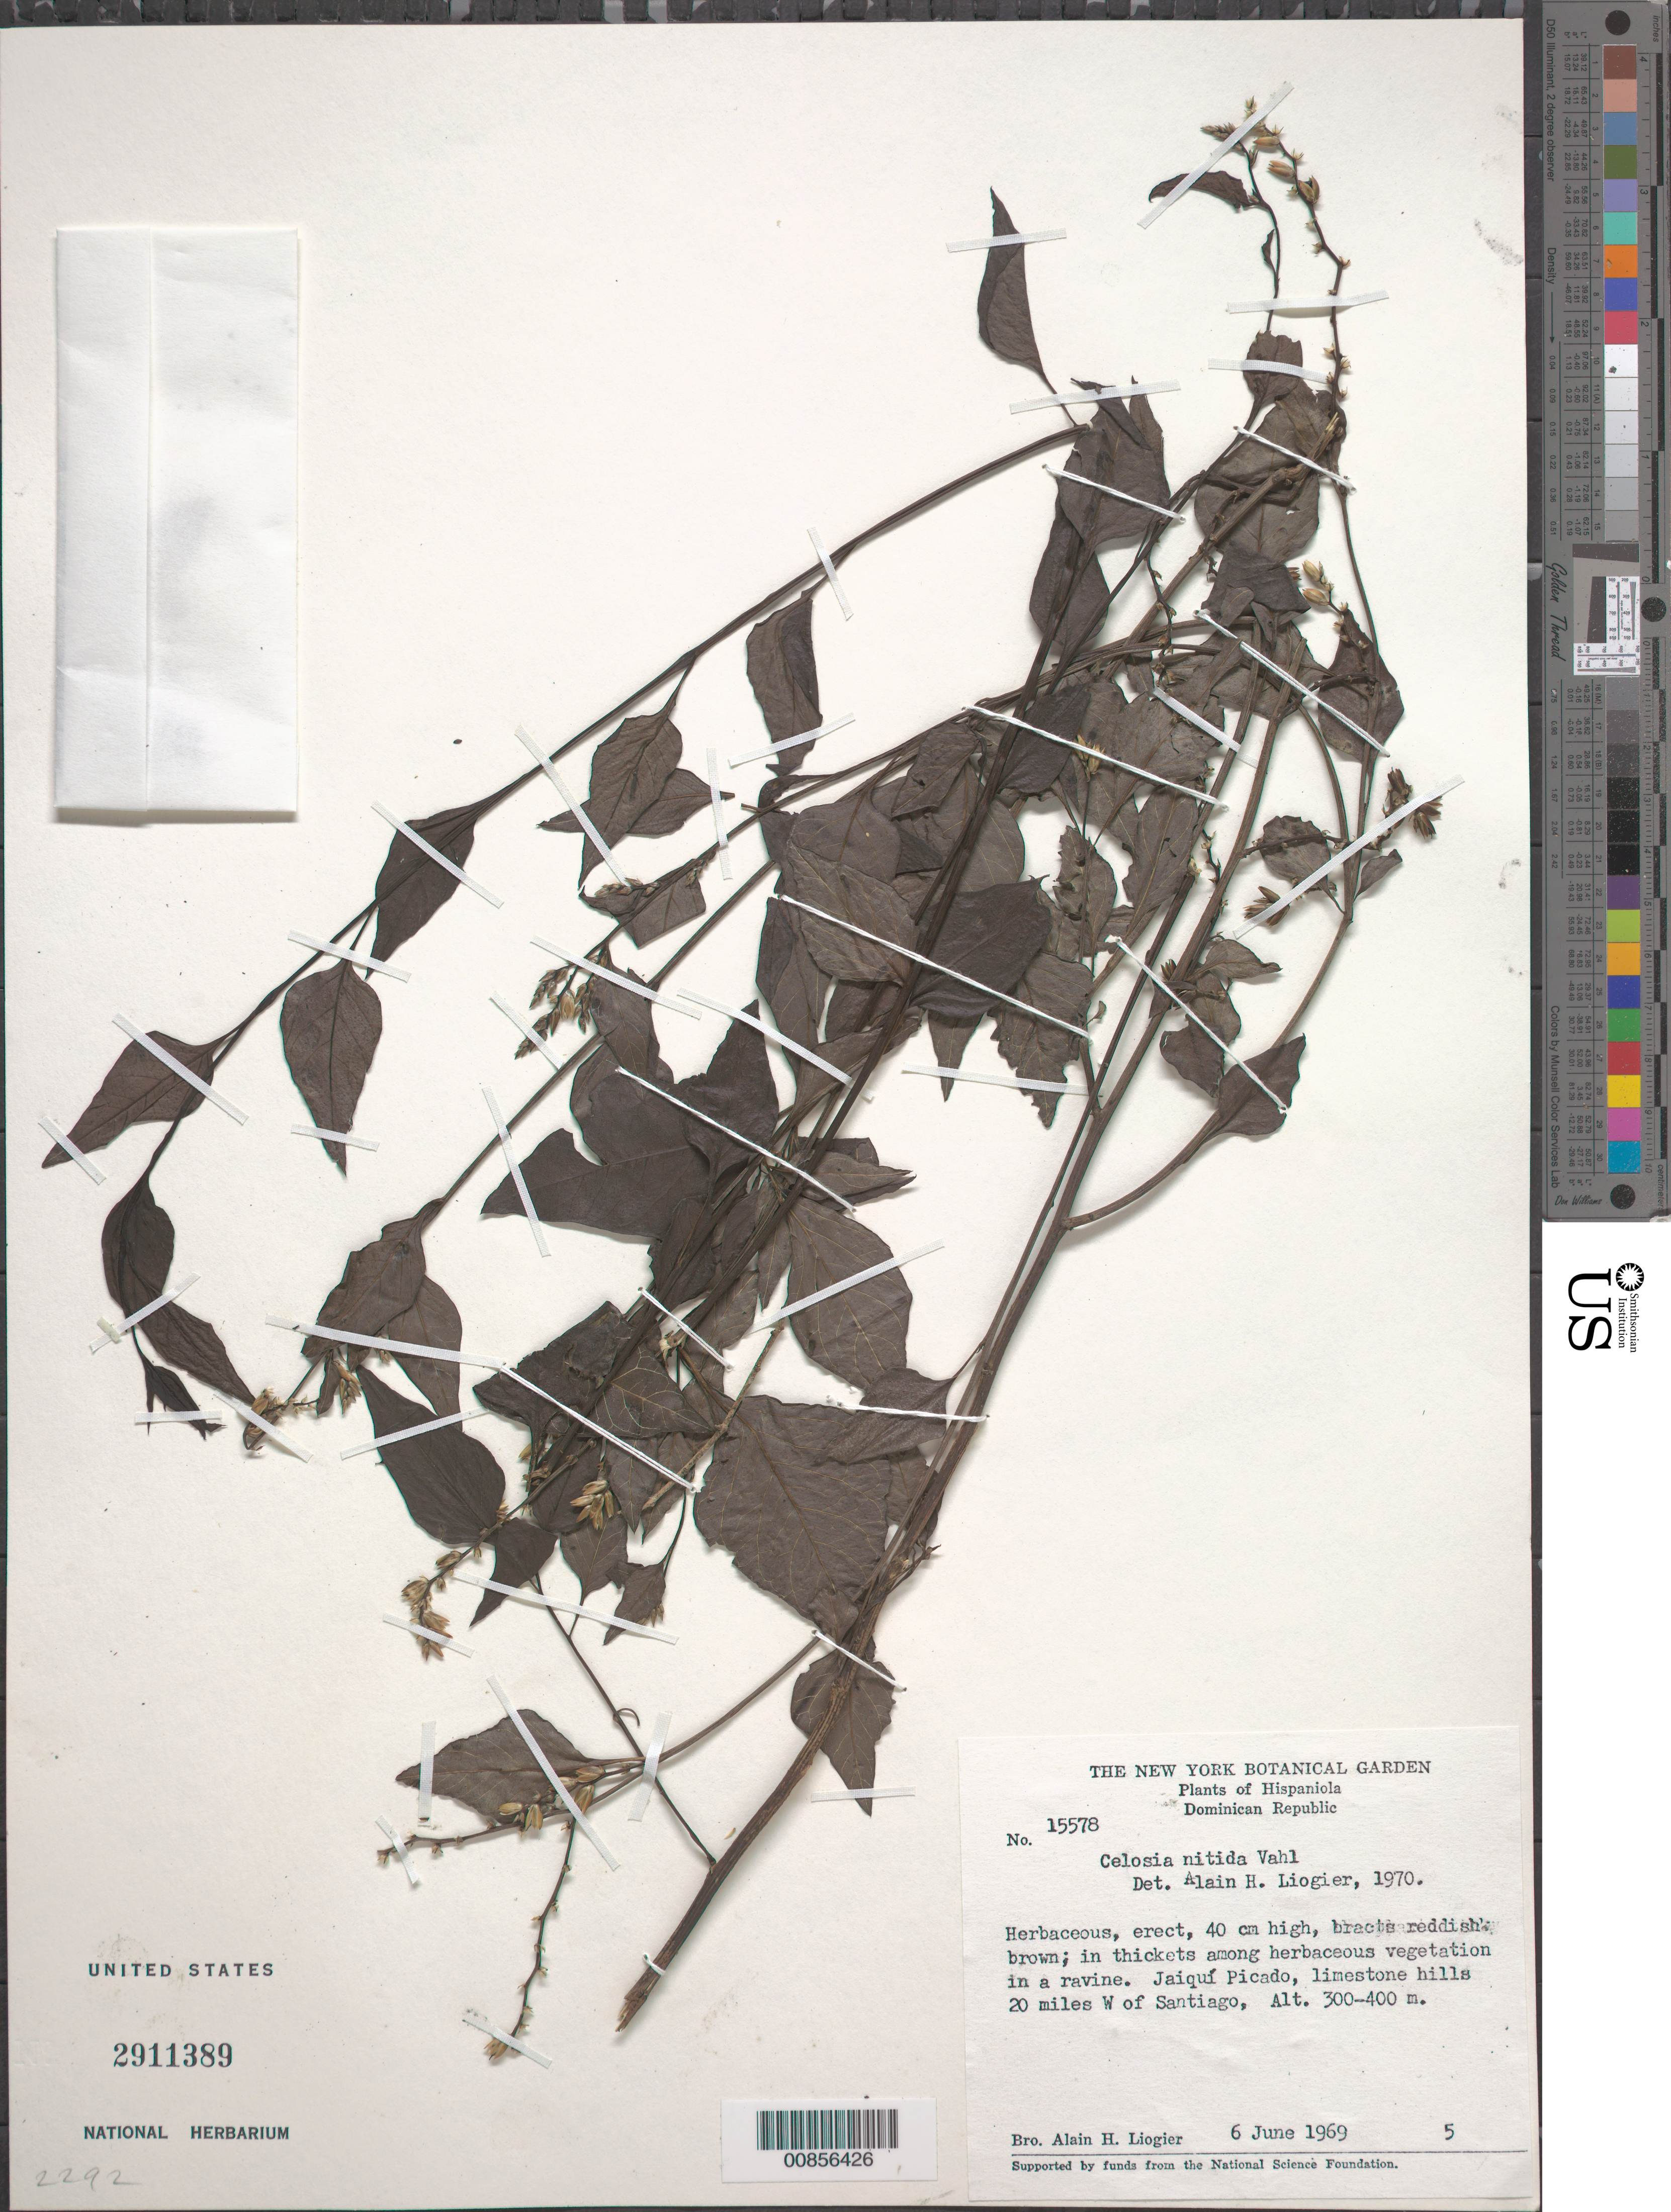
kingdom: Plantae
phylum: Tracheophyta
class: Magnoliopsida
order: Caryophyllales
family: Amaranthaceae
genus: Celosia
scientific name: Celosia nitida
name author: Vahl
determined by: Liogier, Alain H.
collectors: A. H. Liogier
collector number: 15578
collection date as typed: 06 Jun 1969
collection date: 1969-06-06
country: Dominican Republic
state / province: Santiago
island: Hispaniola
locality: Jaiquí Picado, limestone hills 20 miles W of Santiago.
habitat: In thickets among herbaceous vegetation in a ravine.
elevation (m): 300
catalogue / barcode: US 2911389